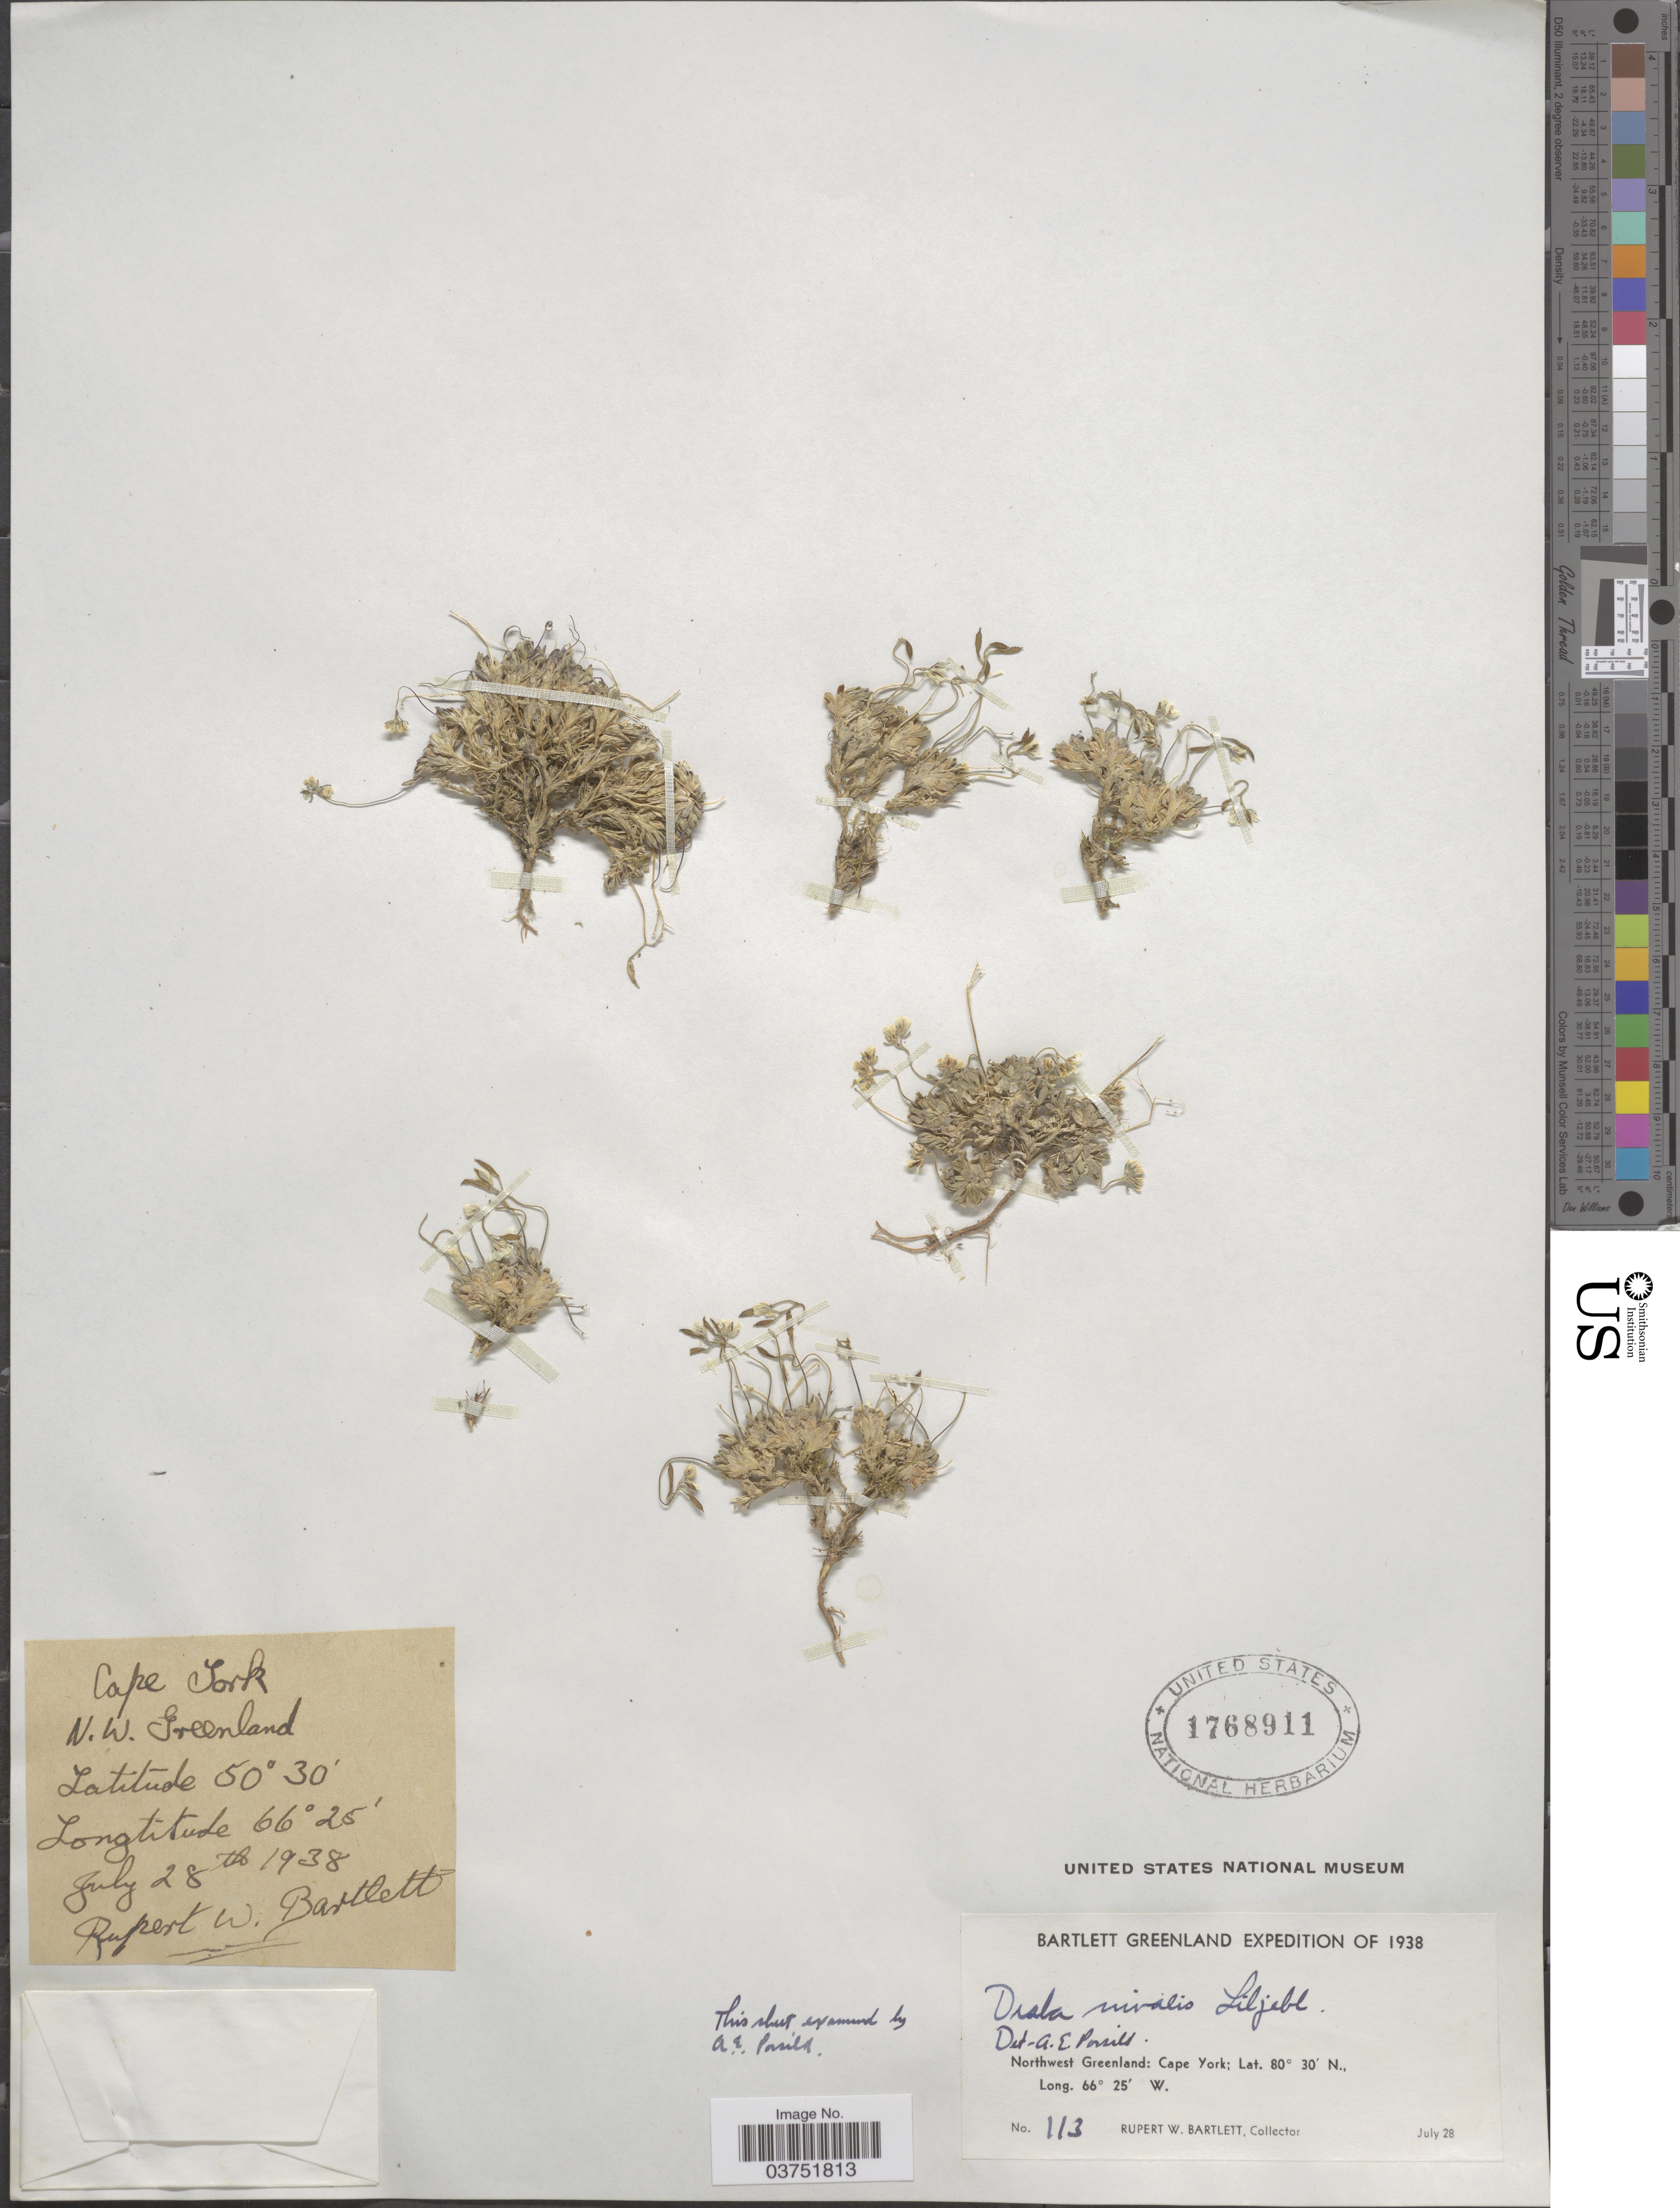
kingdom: Plantae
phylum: Tracheophyta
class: Magnoliopsida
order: Brassicales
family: Brassicaceae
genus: Draba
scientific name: Draba nivalis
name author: Lilj.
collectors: R. W. Bartlett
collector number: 113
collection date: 1938-07-28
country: Greenland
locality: Northwest Greenland: Cape York.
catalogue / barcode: US 1768911